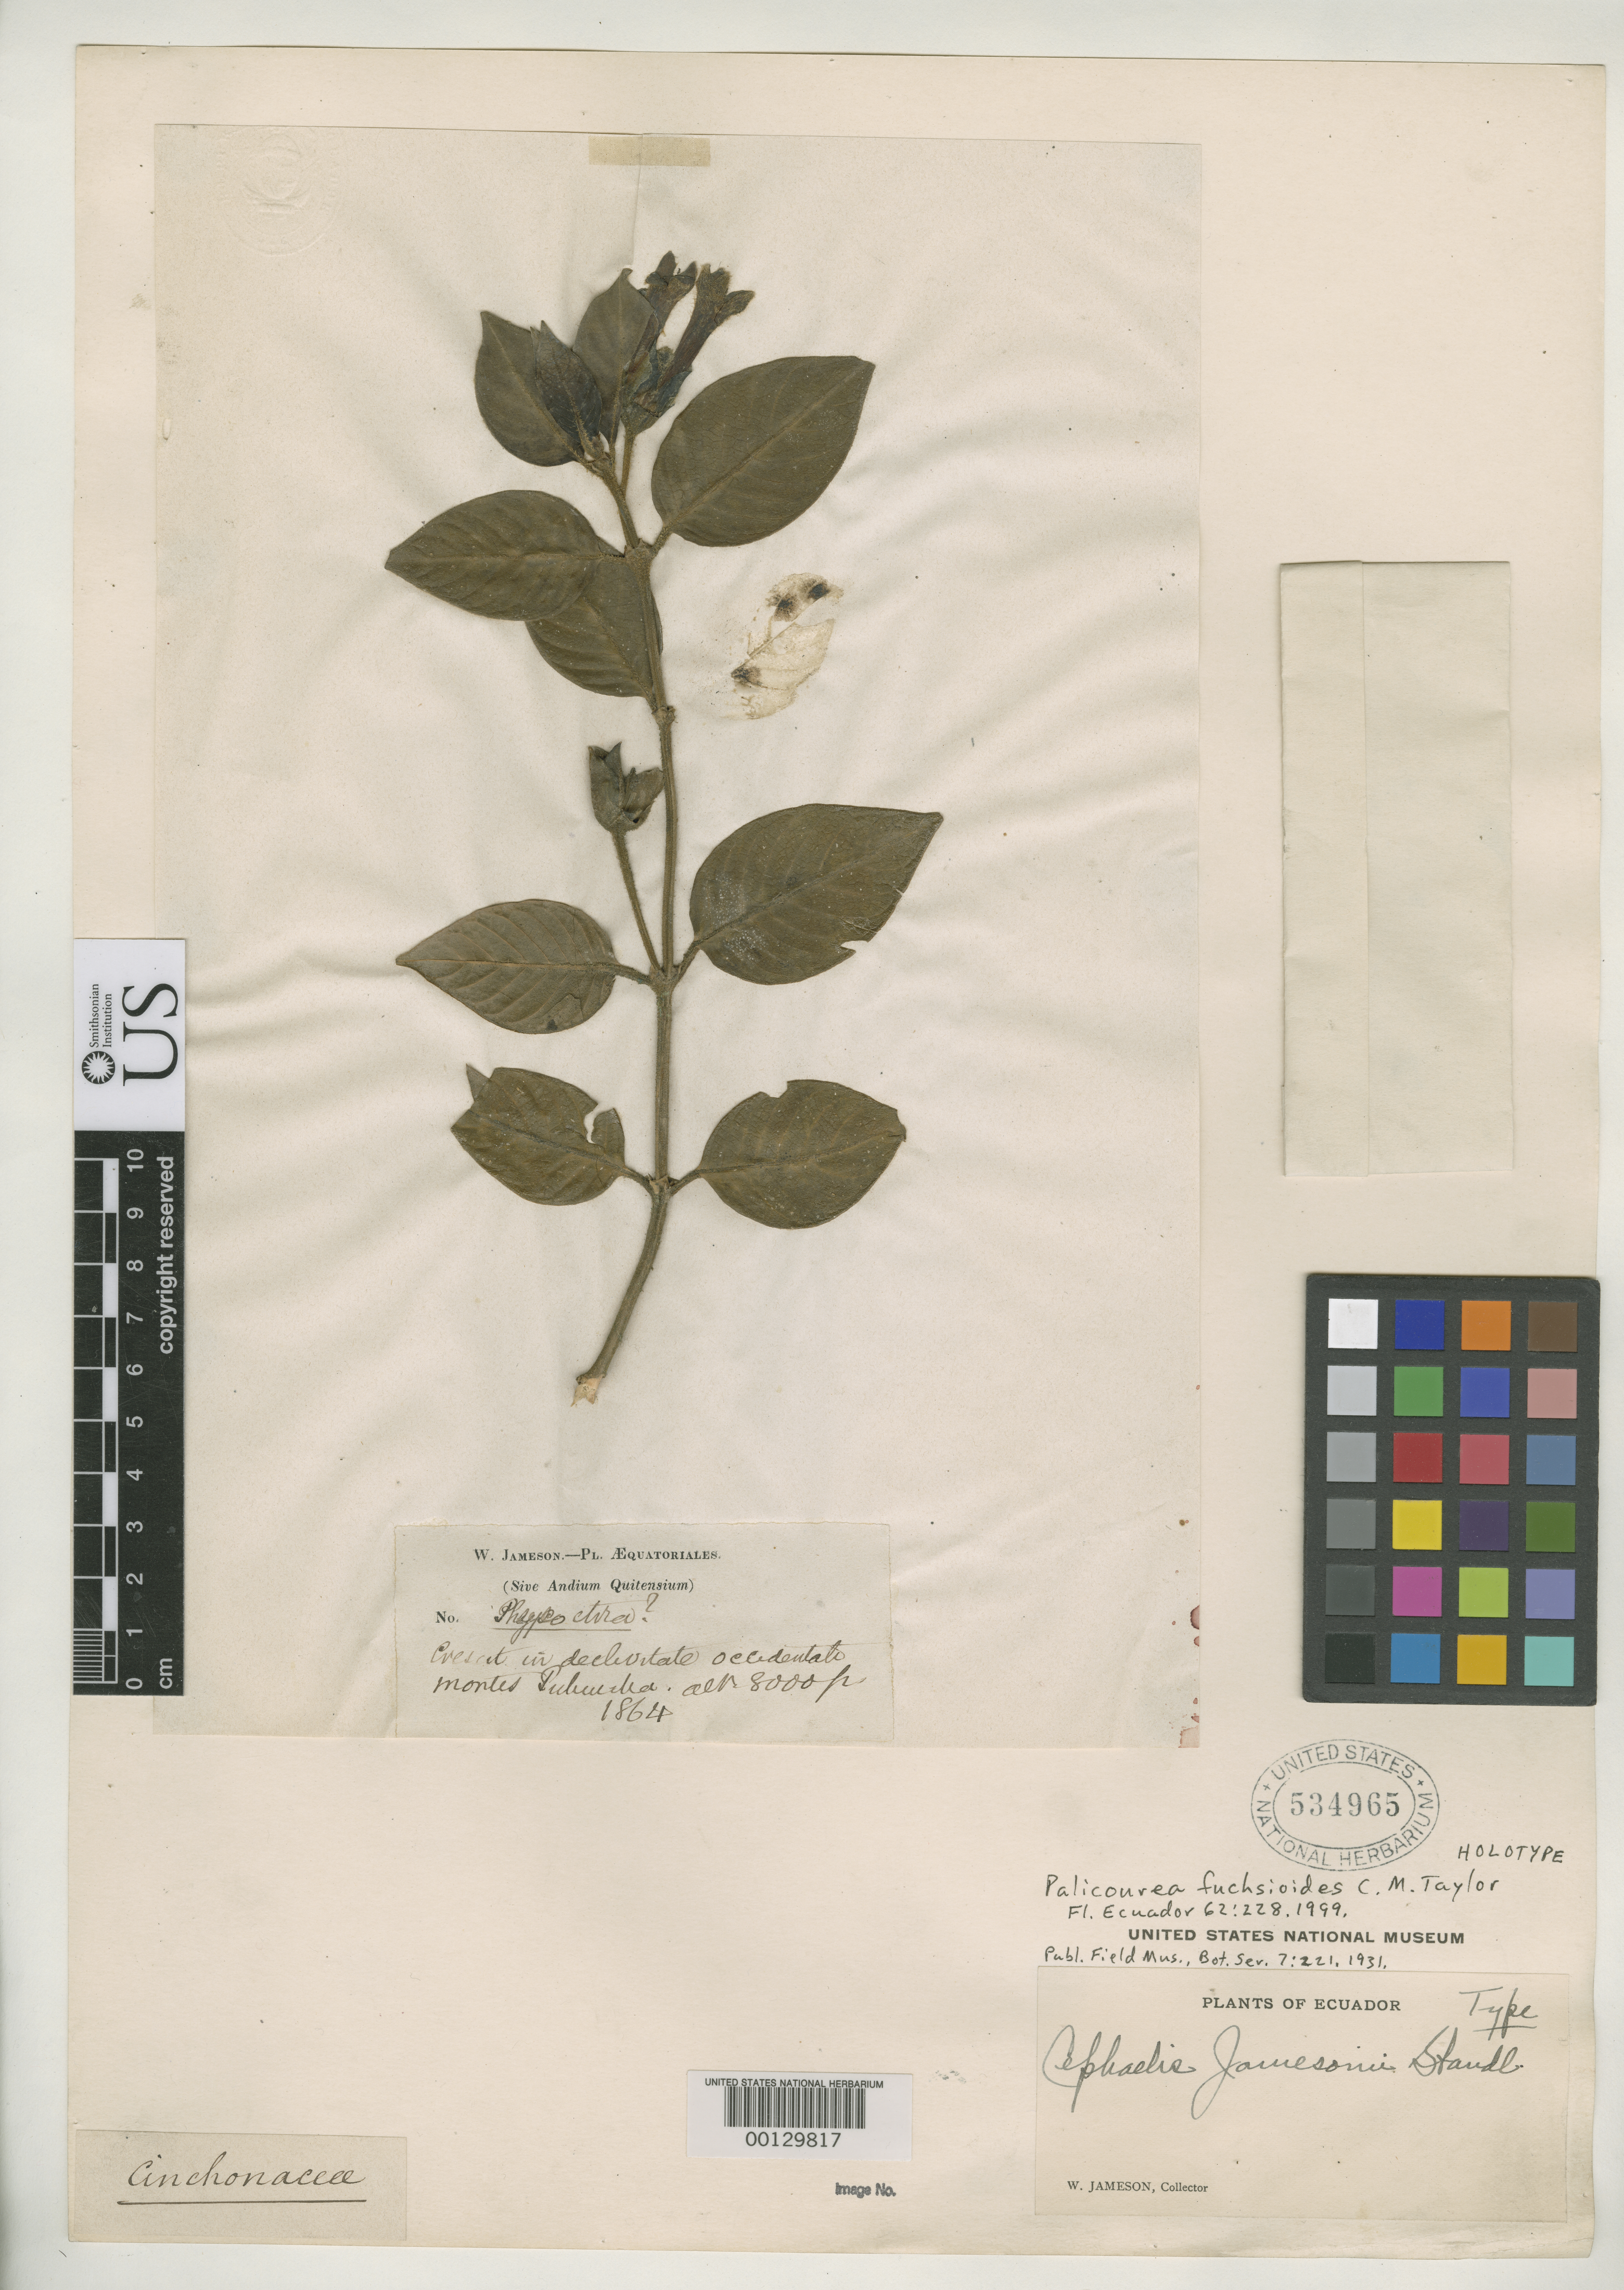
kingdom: Plantae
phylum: Tracheophyta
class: Magnoliopsida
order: Gentianales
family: Rubiaceae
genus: Cephaelis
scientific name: Cephaelis jamesonii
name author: Standl.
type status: Holotype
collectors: W. Jameson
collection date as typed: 1864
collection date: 1864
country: Ecuador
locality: Cresent in Declivitate Occidentato Montes Pulcucha.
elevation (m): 2438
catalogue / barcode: US 534965